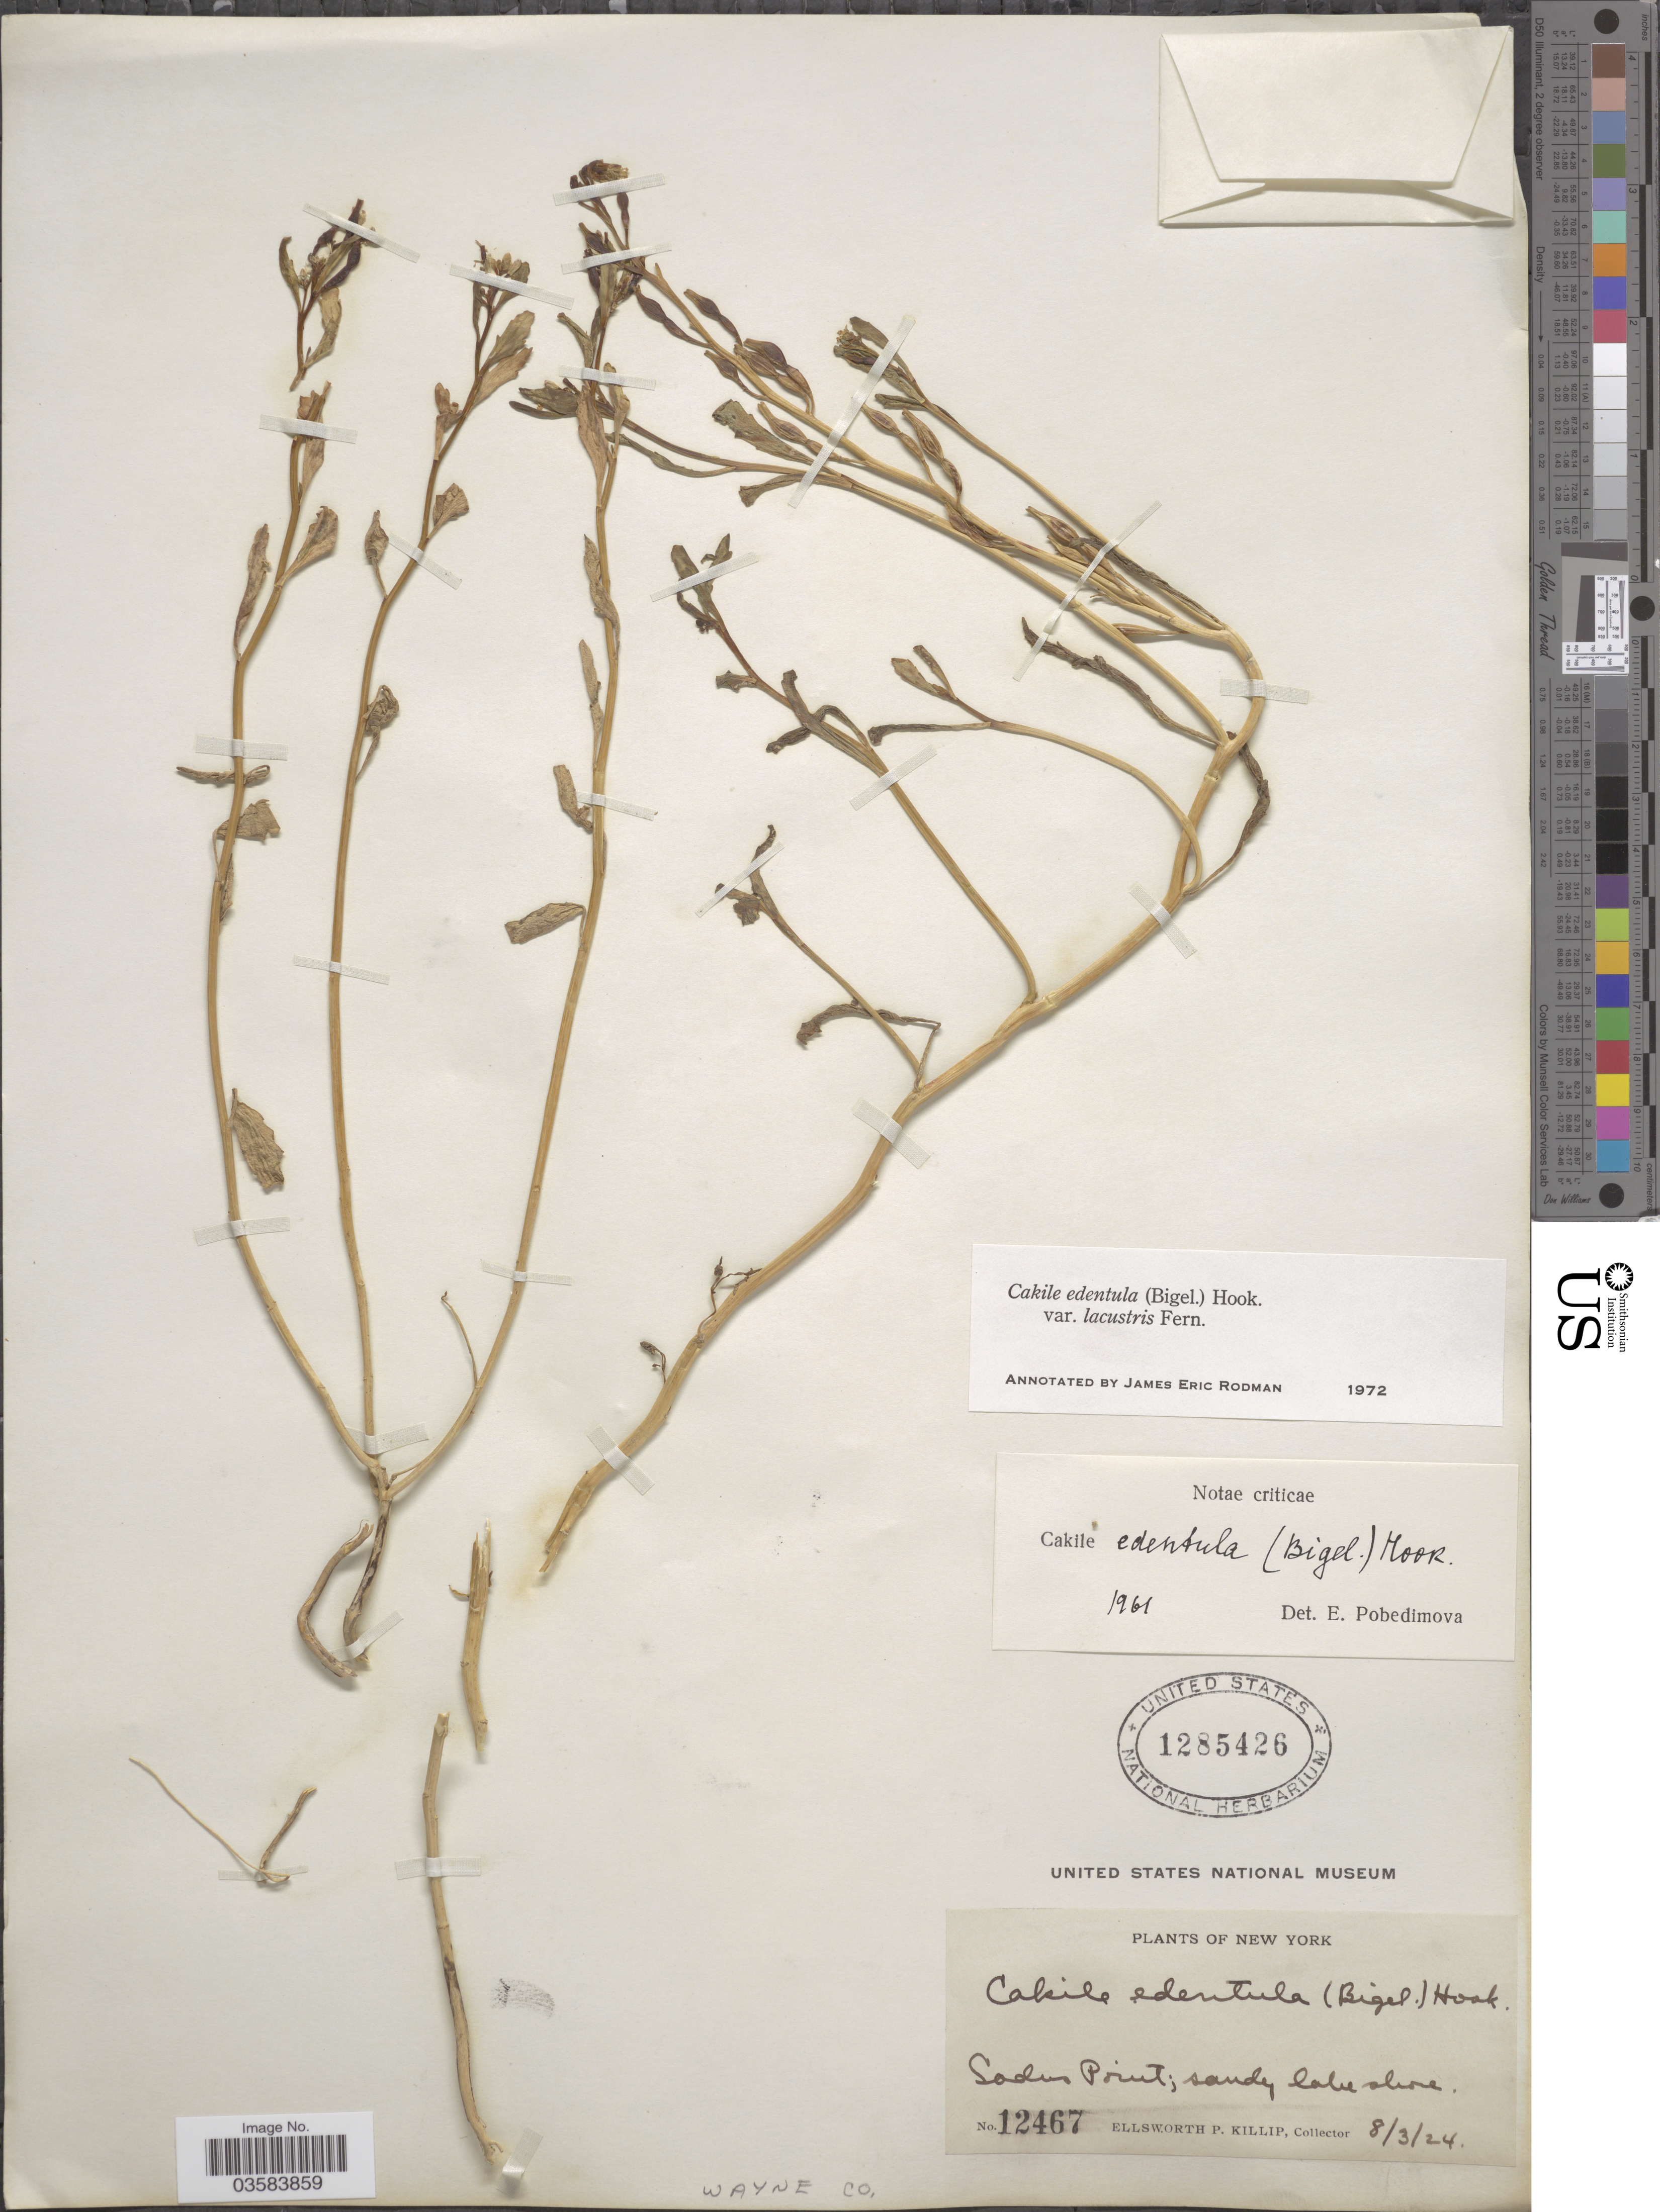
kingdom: Plantae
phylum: Tracheophyta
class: Magnoliopsida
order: Brassicales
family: Brassicaceae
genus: Cakile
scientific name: Cakile edentula var. lacustris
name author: Fernald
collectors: E. P. Killip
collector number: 12467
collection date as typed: Transcribed d/m/y: 8/3/24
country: United States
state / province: New York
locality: Sodus Point; sandy lake shore. Wayne Co.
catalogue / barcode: US 1285426